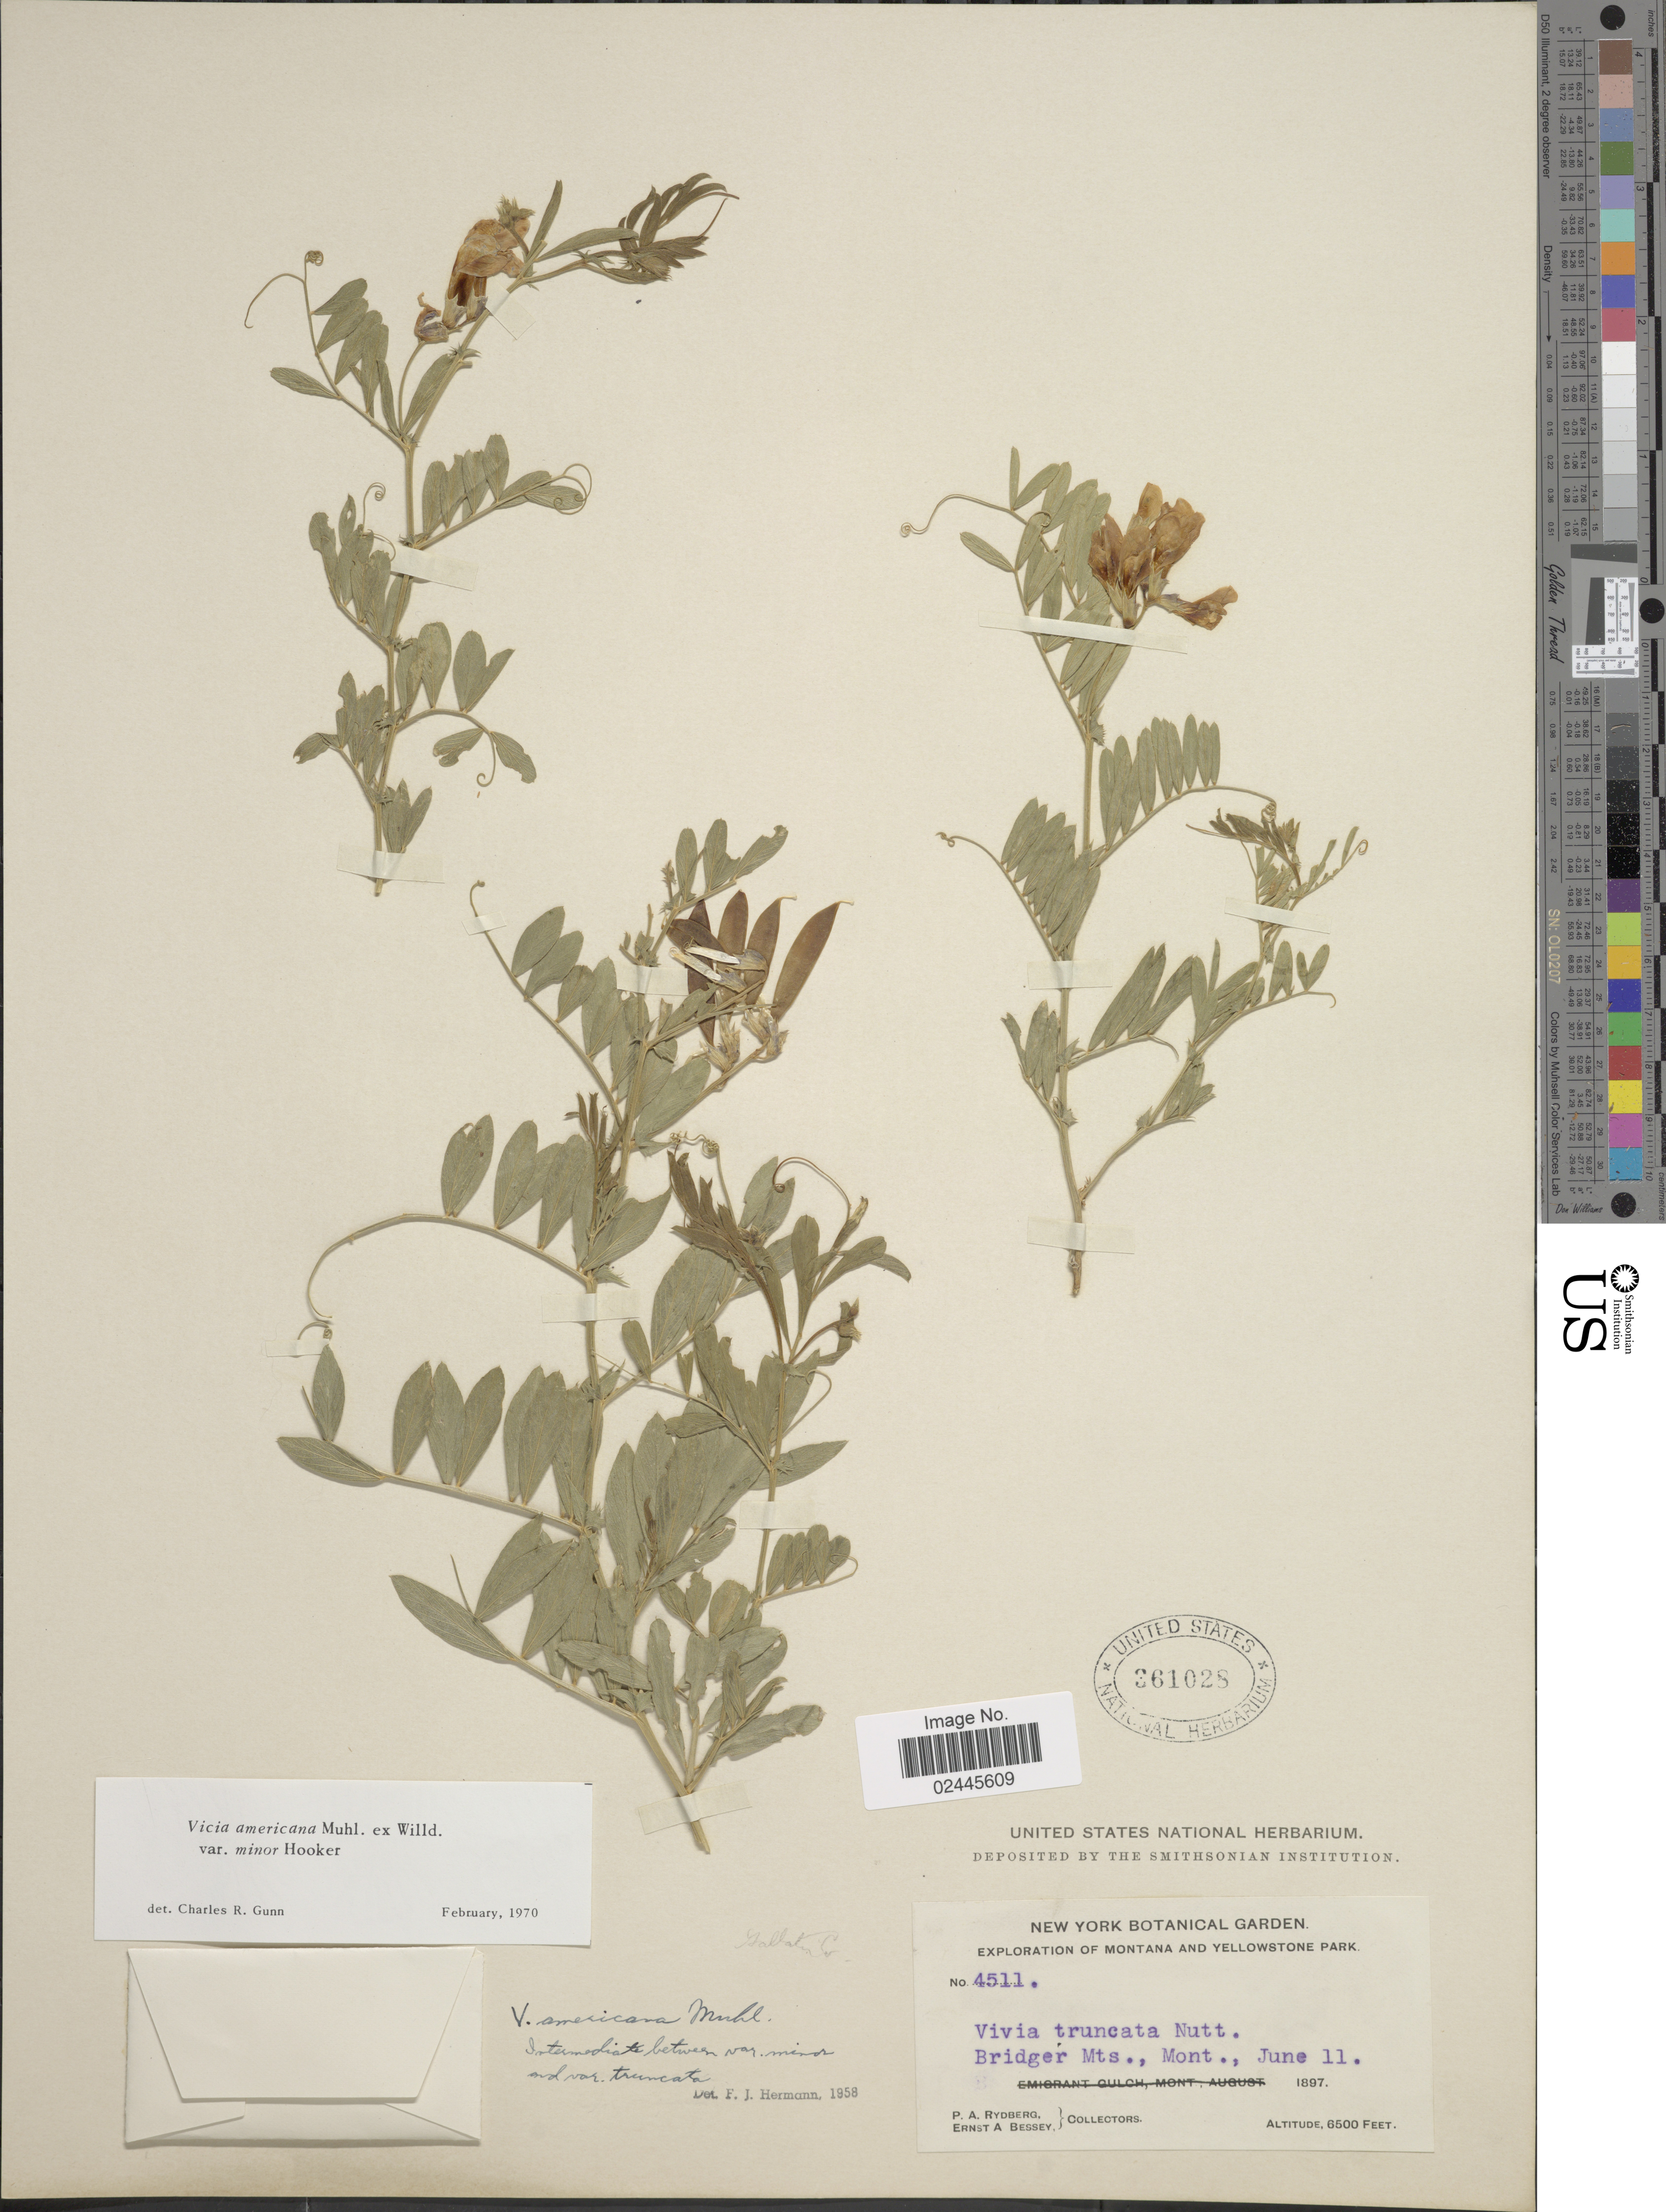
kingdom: Plantae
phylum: Tracheophyta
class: Magnoliopsida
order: Fabales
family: Fabaceae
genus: Vicia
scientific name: Vicia americana var. minor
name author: Hook.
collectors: P. A. Rydberg & E. A. Bessey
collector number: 4511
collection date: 1897-06-11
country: United States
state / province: Montana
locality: Montana and the Yellowstone Park, Bridger Mts.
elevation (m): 1981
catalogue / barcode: US 361028